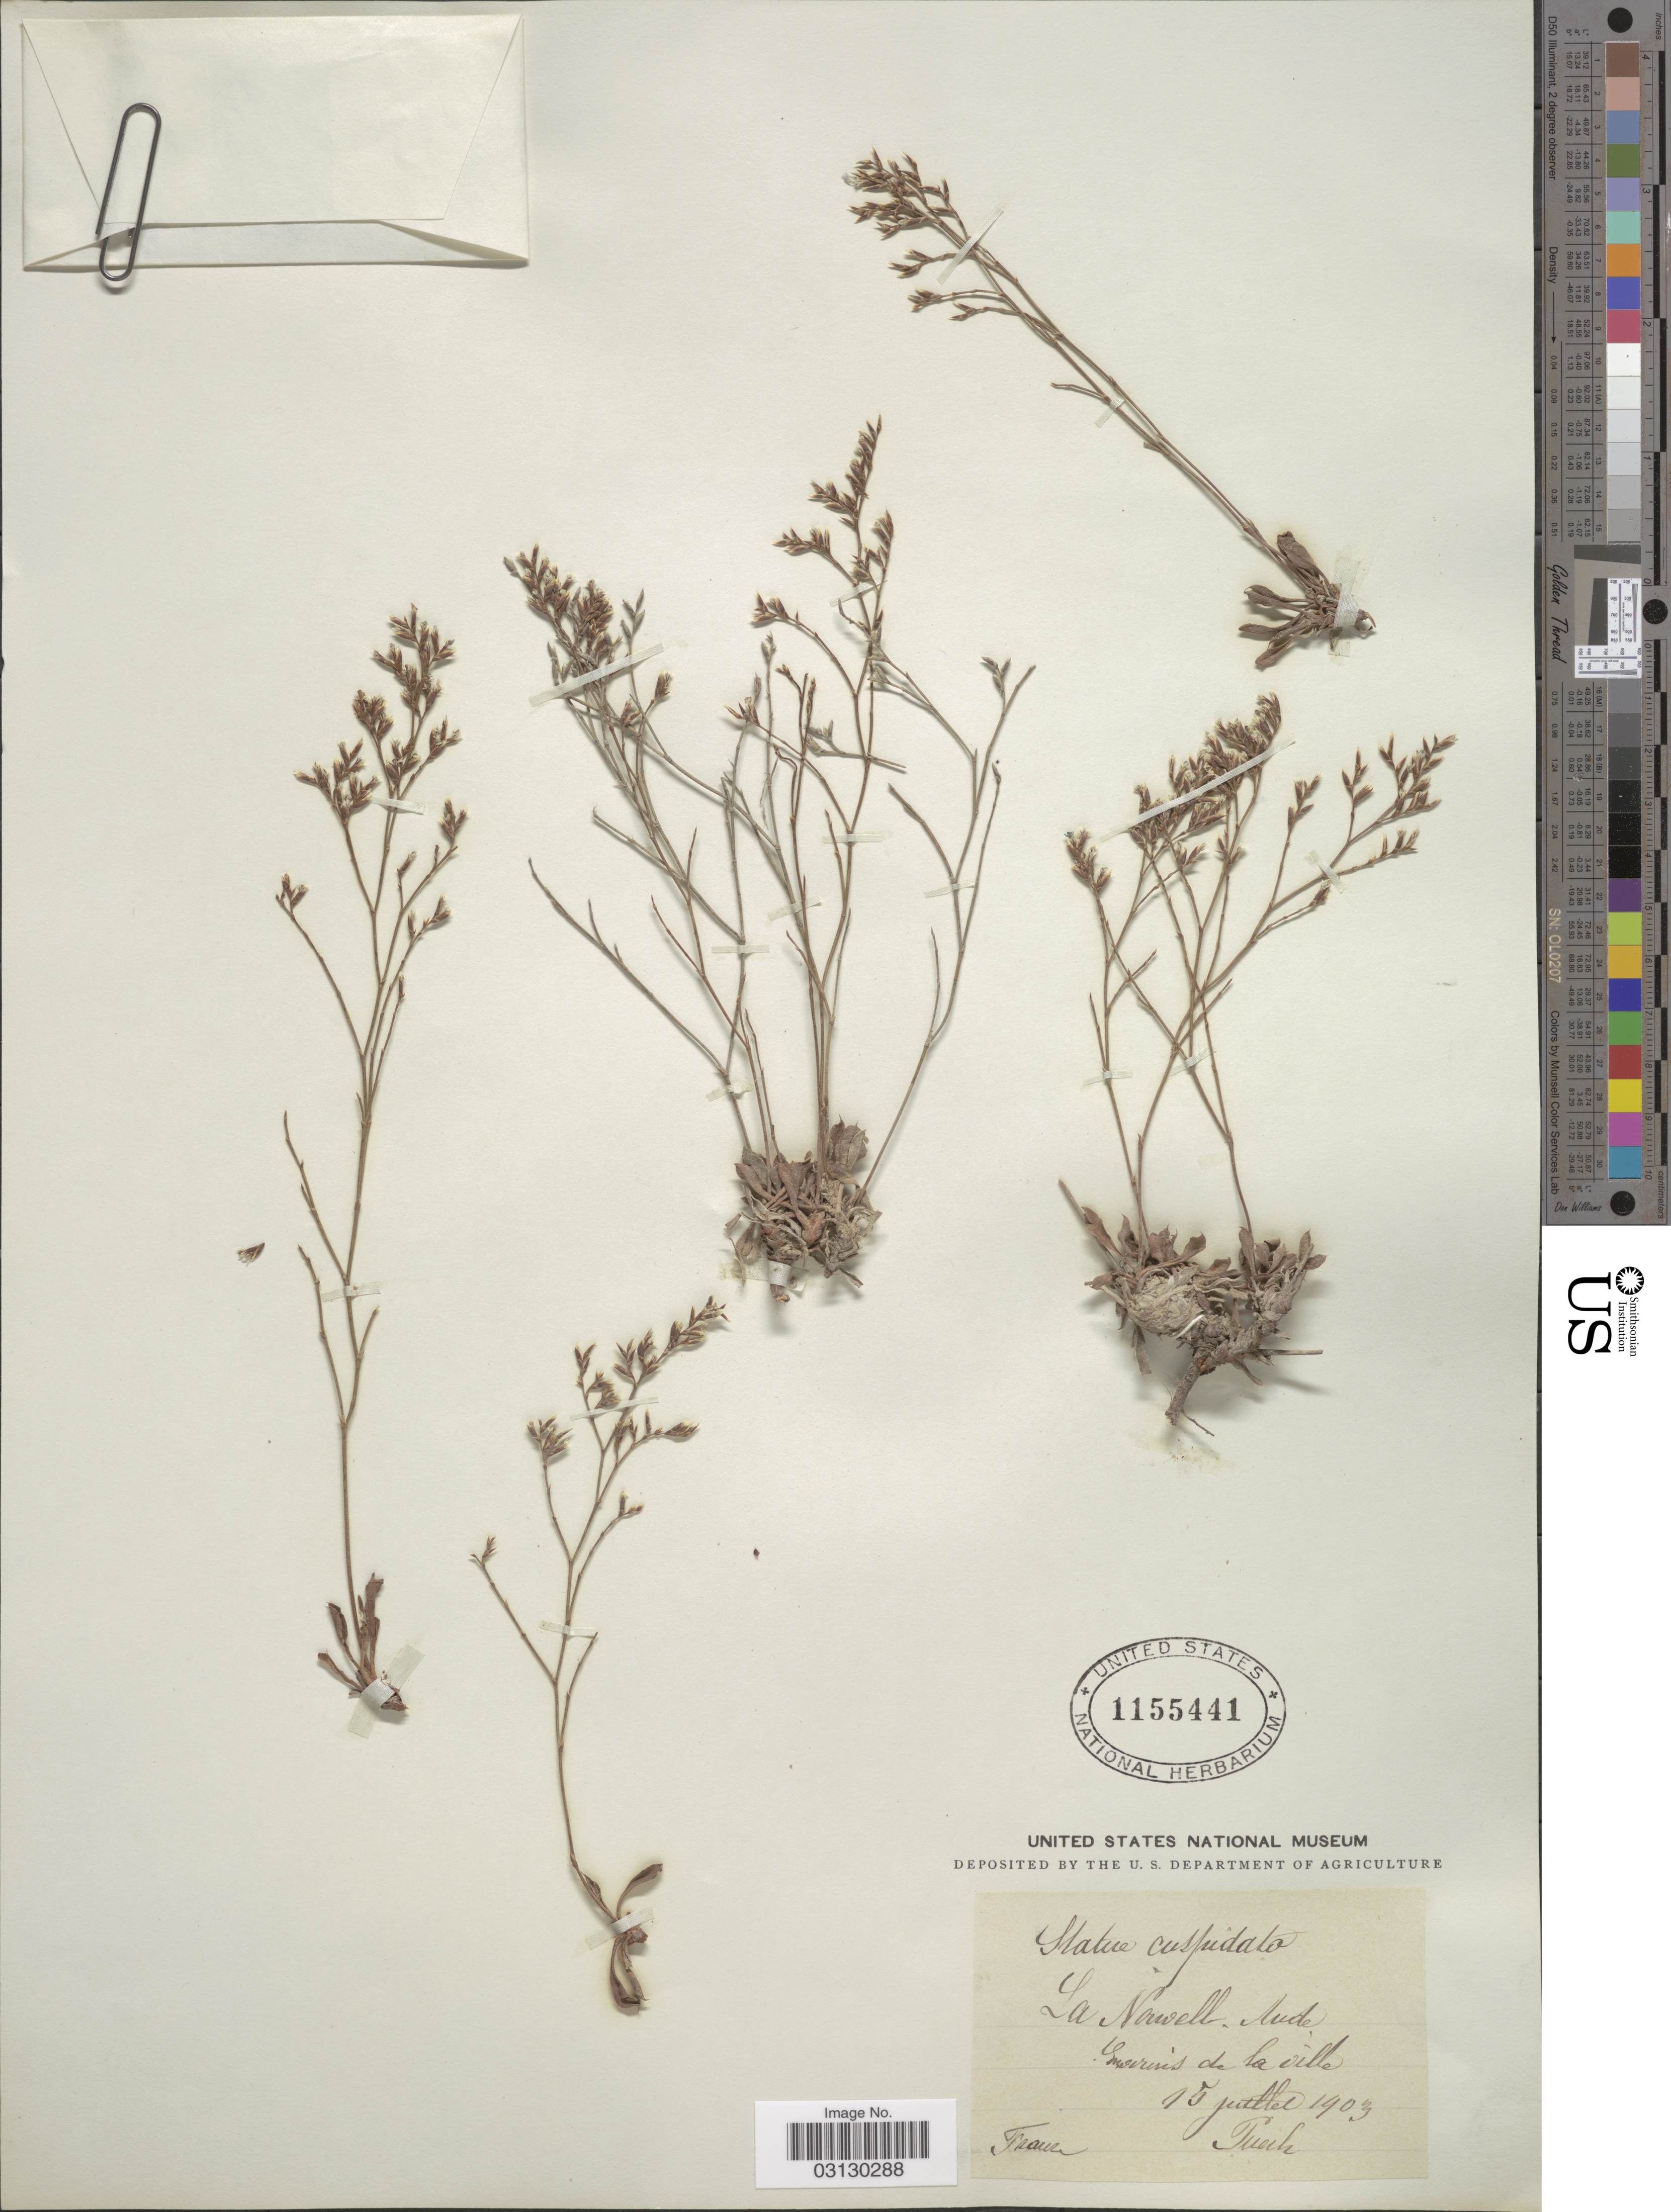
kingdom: Plantae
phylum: Tracheophyta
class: Magnoliopsida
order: Caryophyllales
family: Plumbaginaceae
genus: Limonium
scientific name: Limonium cuspidatum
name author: (Delort) Erben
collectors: Puech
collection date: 1903-07-15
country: France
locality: Environs de la ville.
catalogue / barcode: US 1155441